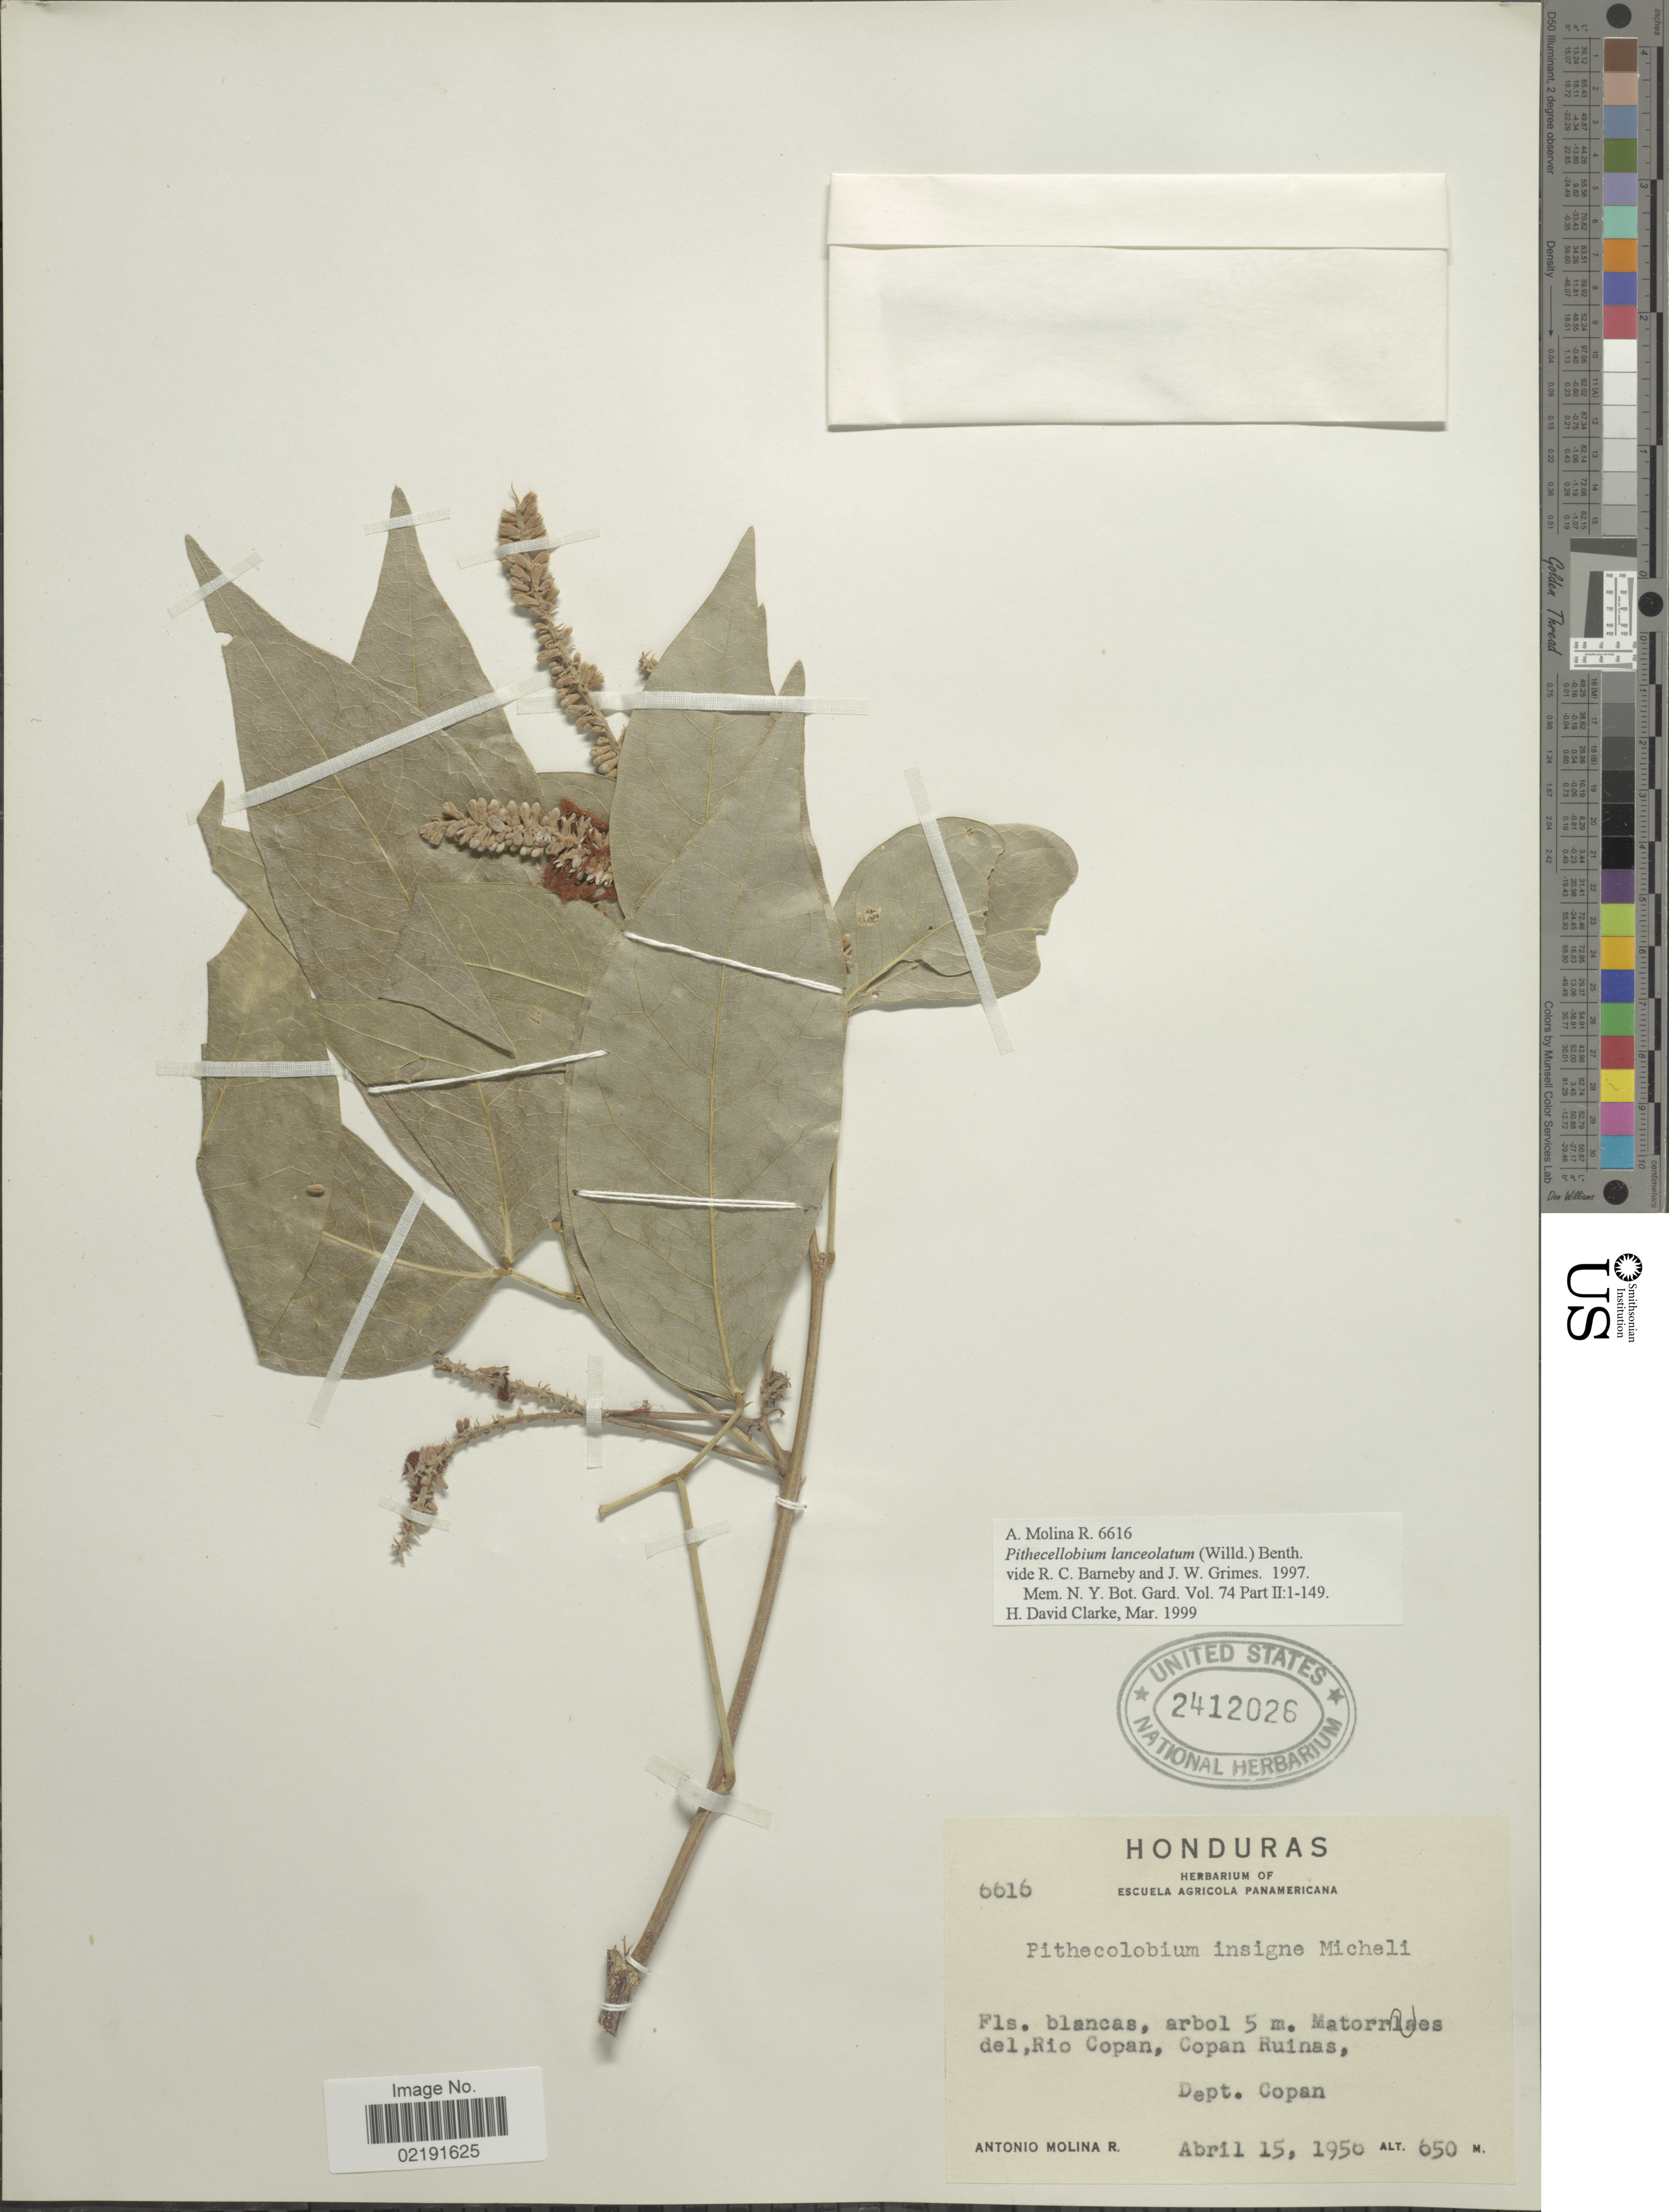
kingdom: Plantae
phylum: Tracheophyta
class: Magnoliopsida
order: Fabales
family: Fabaceae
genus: Pithecellobium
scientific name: Pithecellobium lanceolatum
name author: (Humb. & Bonpl. ex Willd.) Benth.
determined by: Clarke, H. D., University of North Carolina (Asheville)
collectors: A. Molina R.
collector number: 6616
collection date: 1950-04-15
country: Honduras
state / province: Copán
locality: Rio Copan, Copan Ruinas, Dept. Copan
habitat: Matorrales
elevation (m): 650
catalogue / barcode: US 2412026